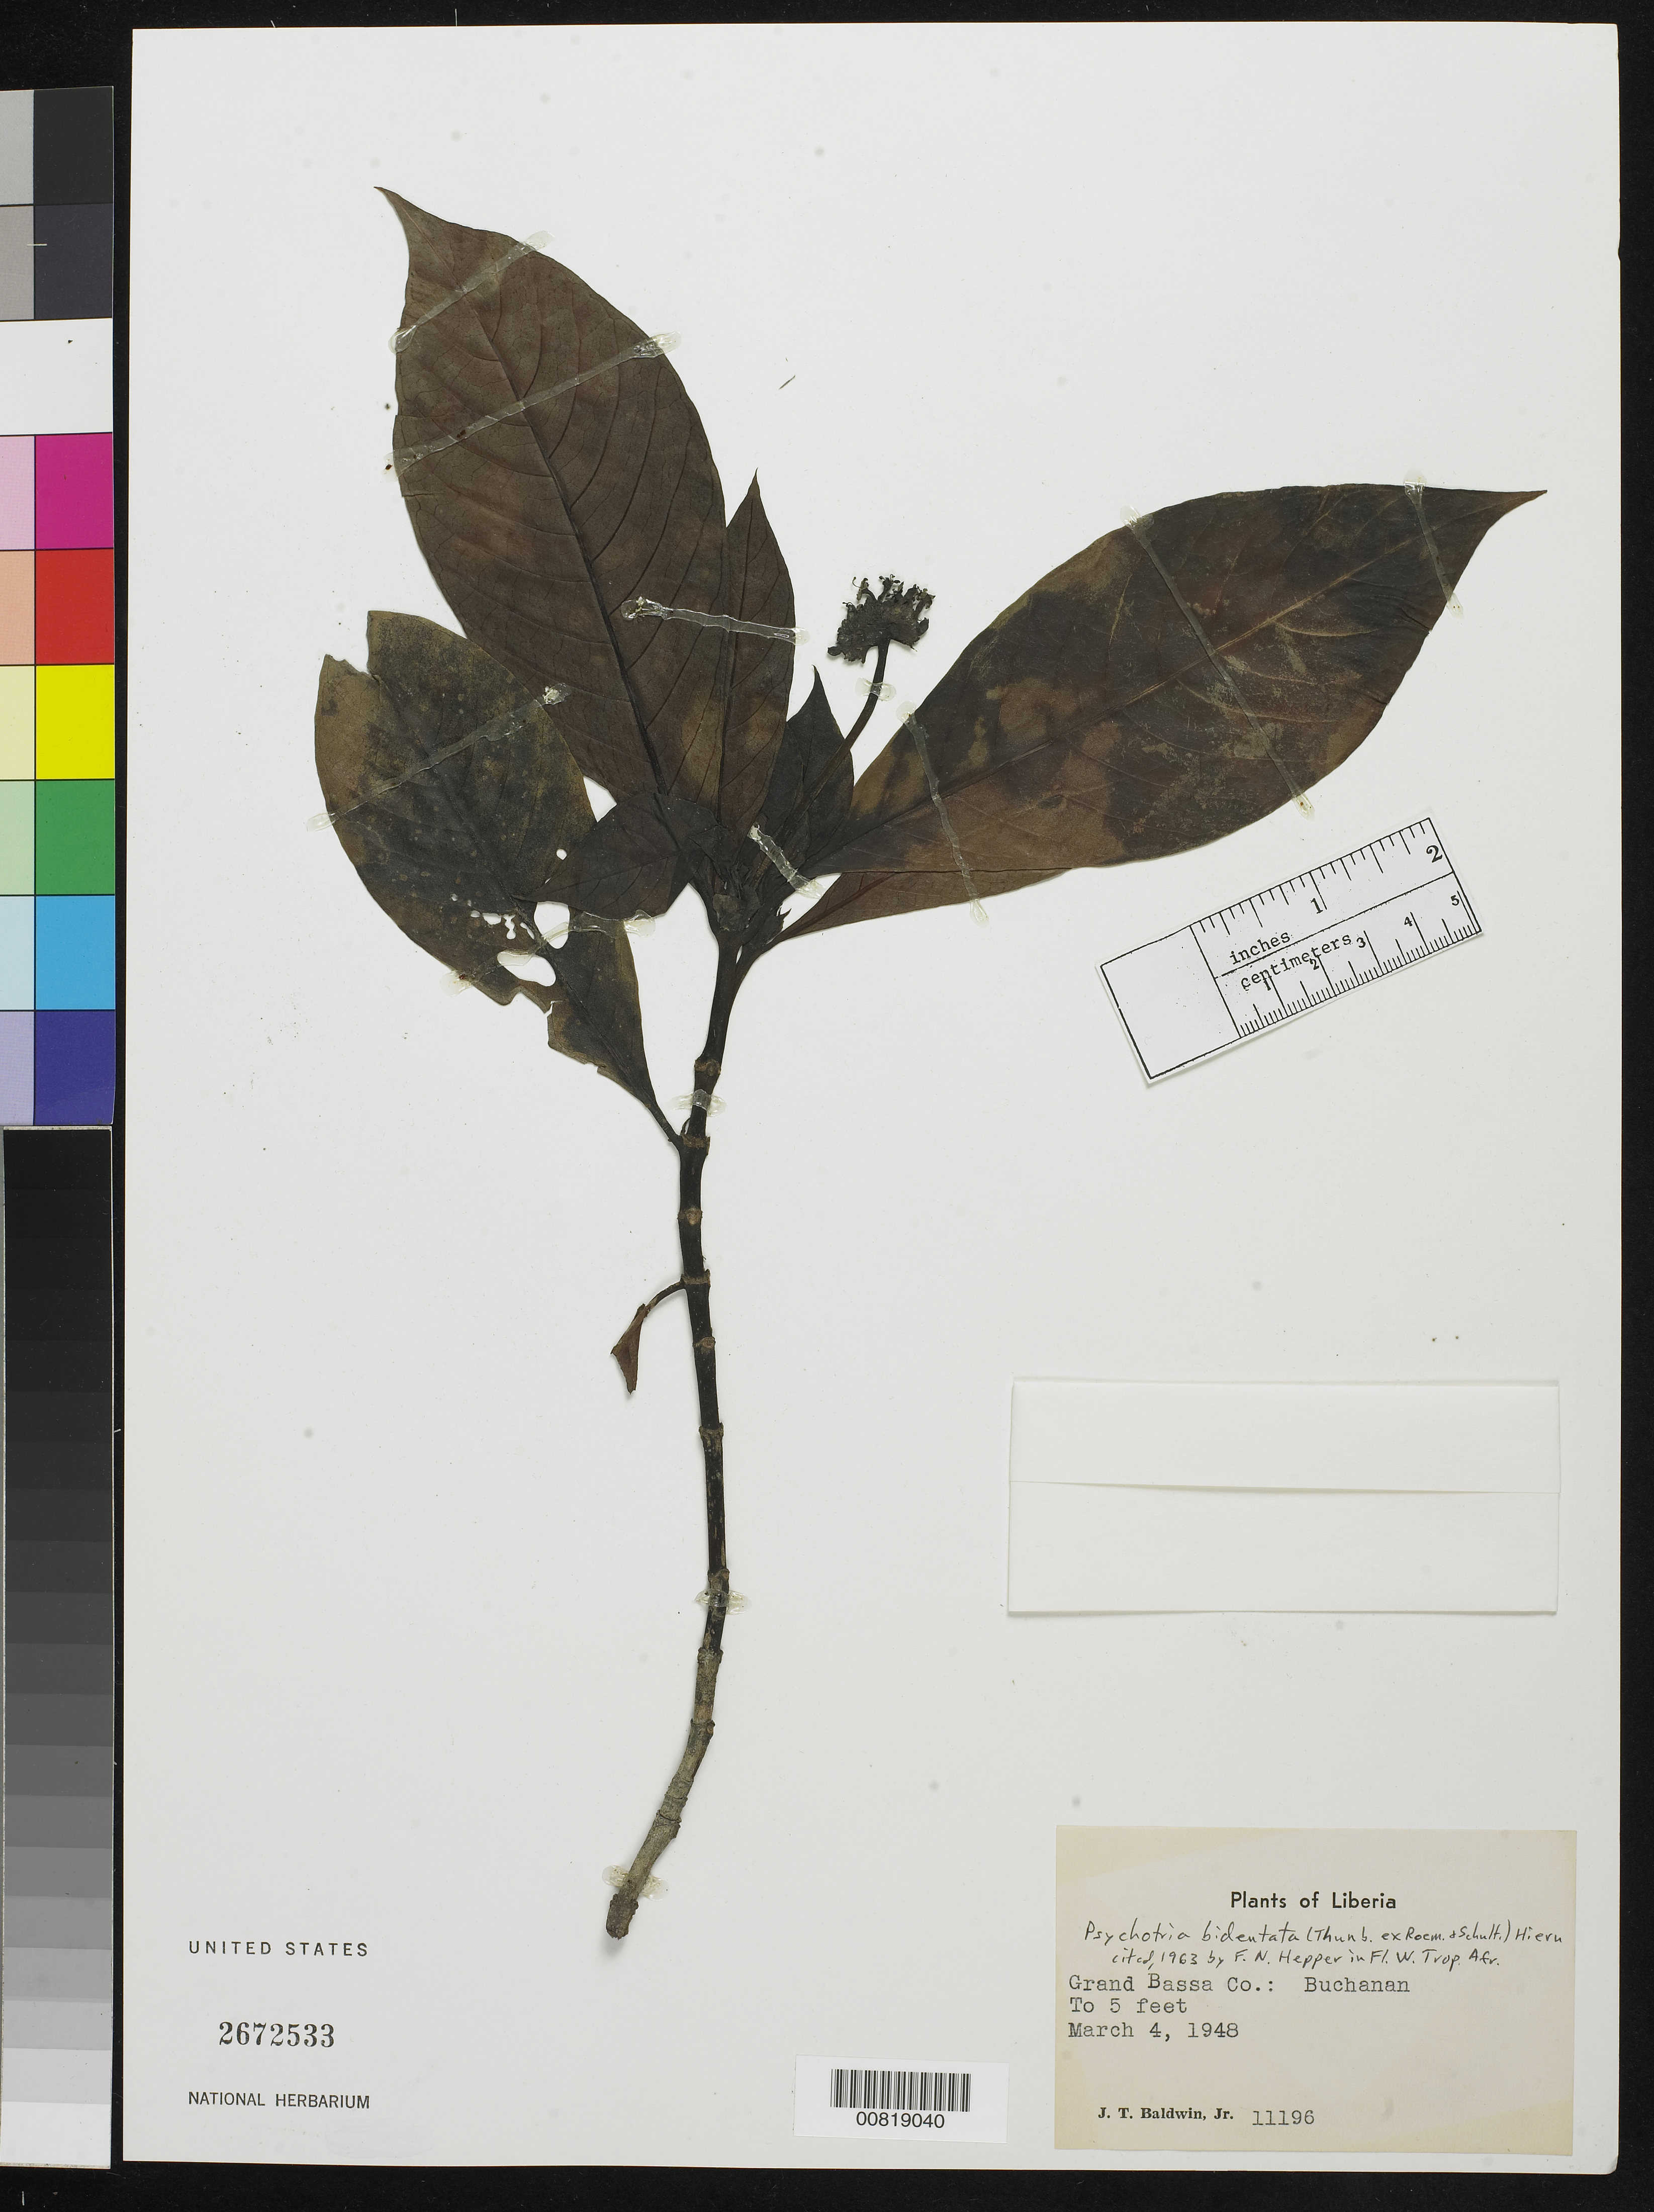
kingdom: Plantae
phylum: Tracheophyta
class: Magnoliopsida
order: Gentianales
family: Rubiaceae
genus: Psychotria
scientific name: Psychotria bidentata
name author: A. Chev.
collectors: J. T. Baldwin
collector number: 11196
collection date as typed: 4 Mar 1948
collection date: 1948-03-04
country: Liberia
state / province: Grand Bassa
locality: Buchanan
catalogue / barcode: US 2672533